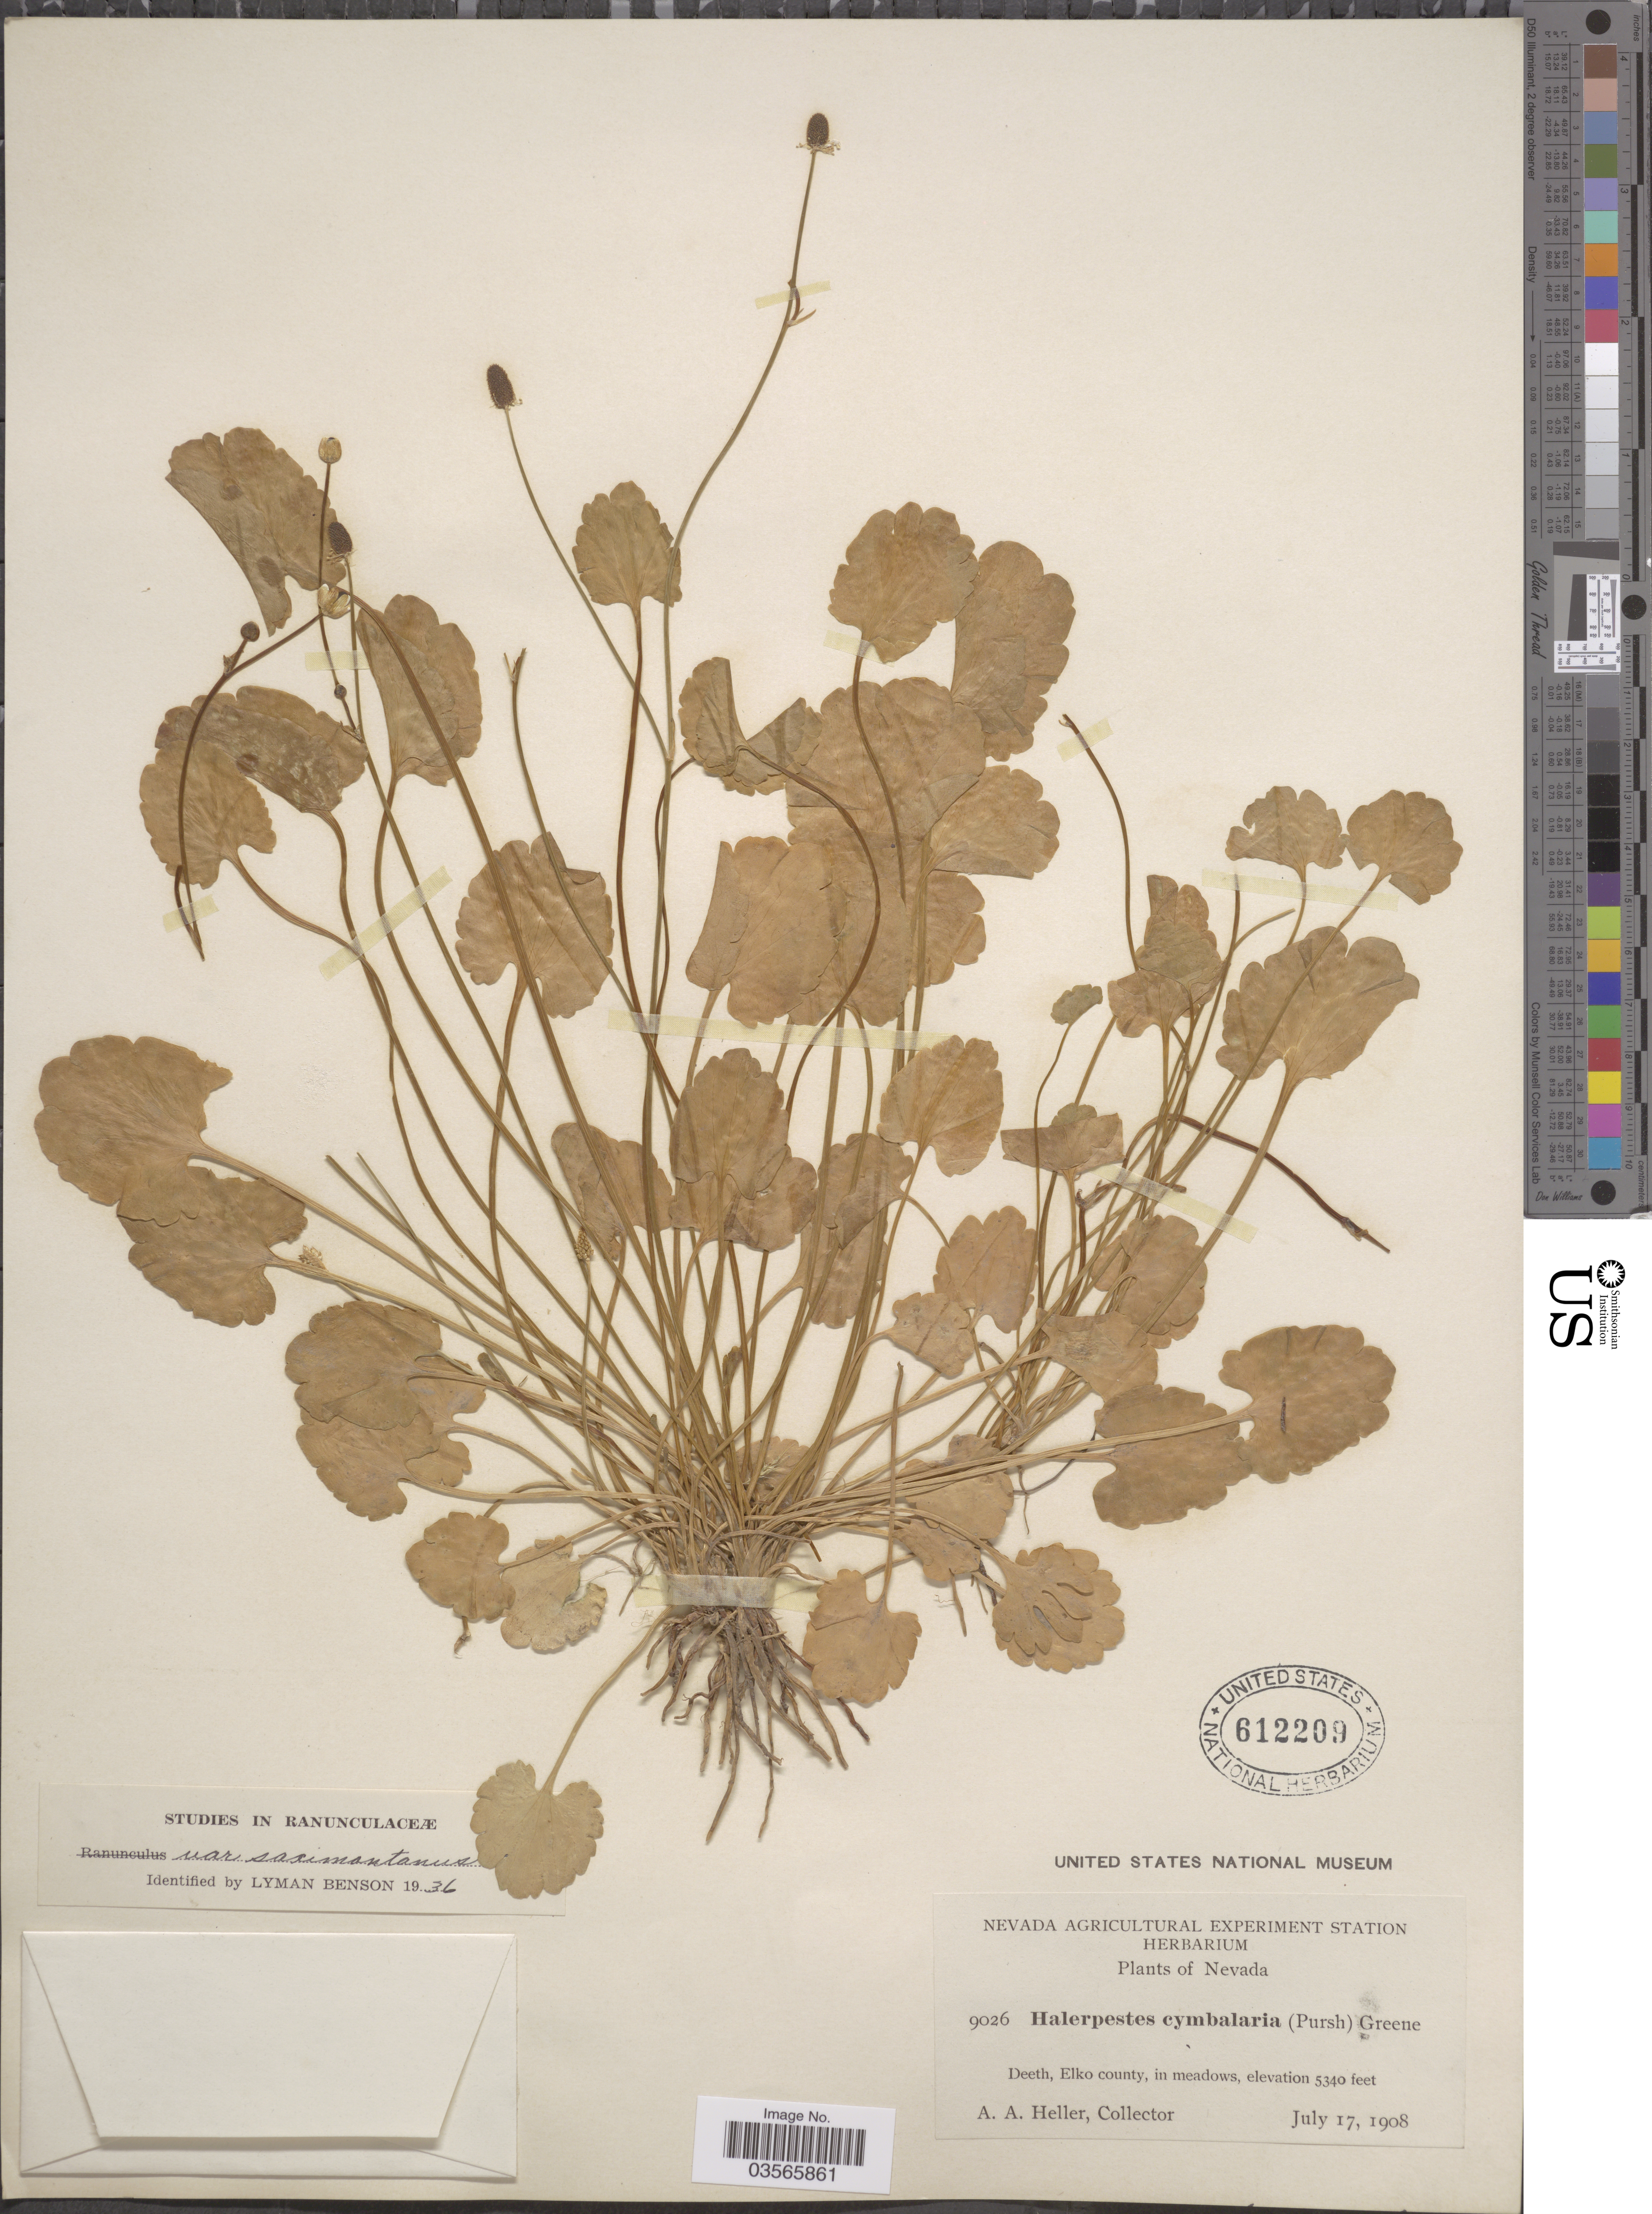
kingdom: Plantae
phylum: Tracheophyta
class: Magnoliopsida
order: Ranunculales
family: Ranunculaceae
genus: Halerpestes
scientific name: Halerpestes cymbalaria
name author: (Pursh) Greene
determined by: Strong, M. T., (US), Smithsonian Institution - National Museum of Natural History (UNITED STATES)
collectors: A. A. Heller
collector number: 9026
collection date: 1908-07-17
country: United States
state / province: Nevada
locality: Deeth, Elko county.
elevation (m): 1628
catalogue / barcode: US 612209